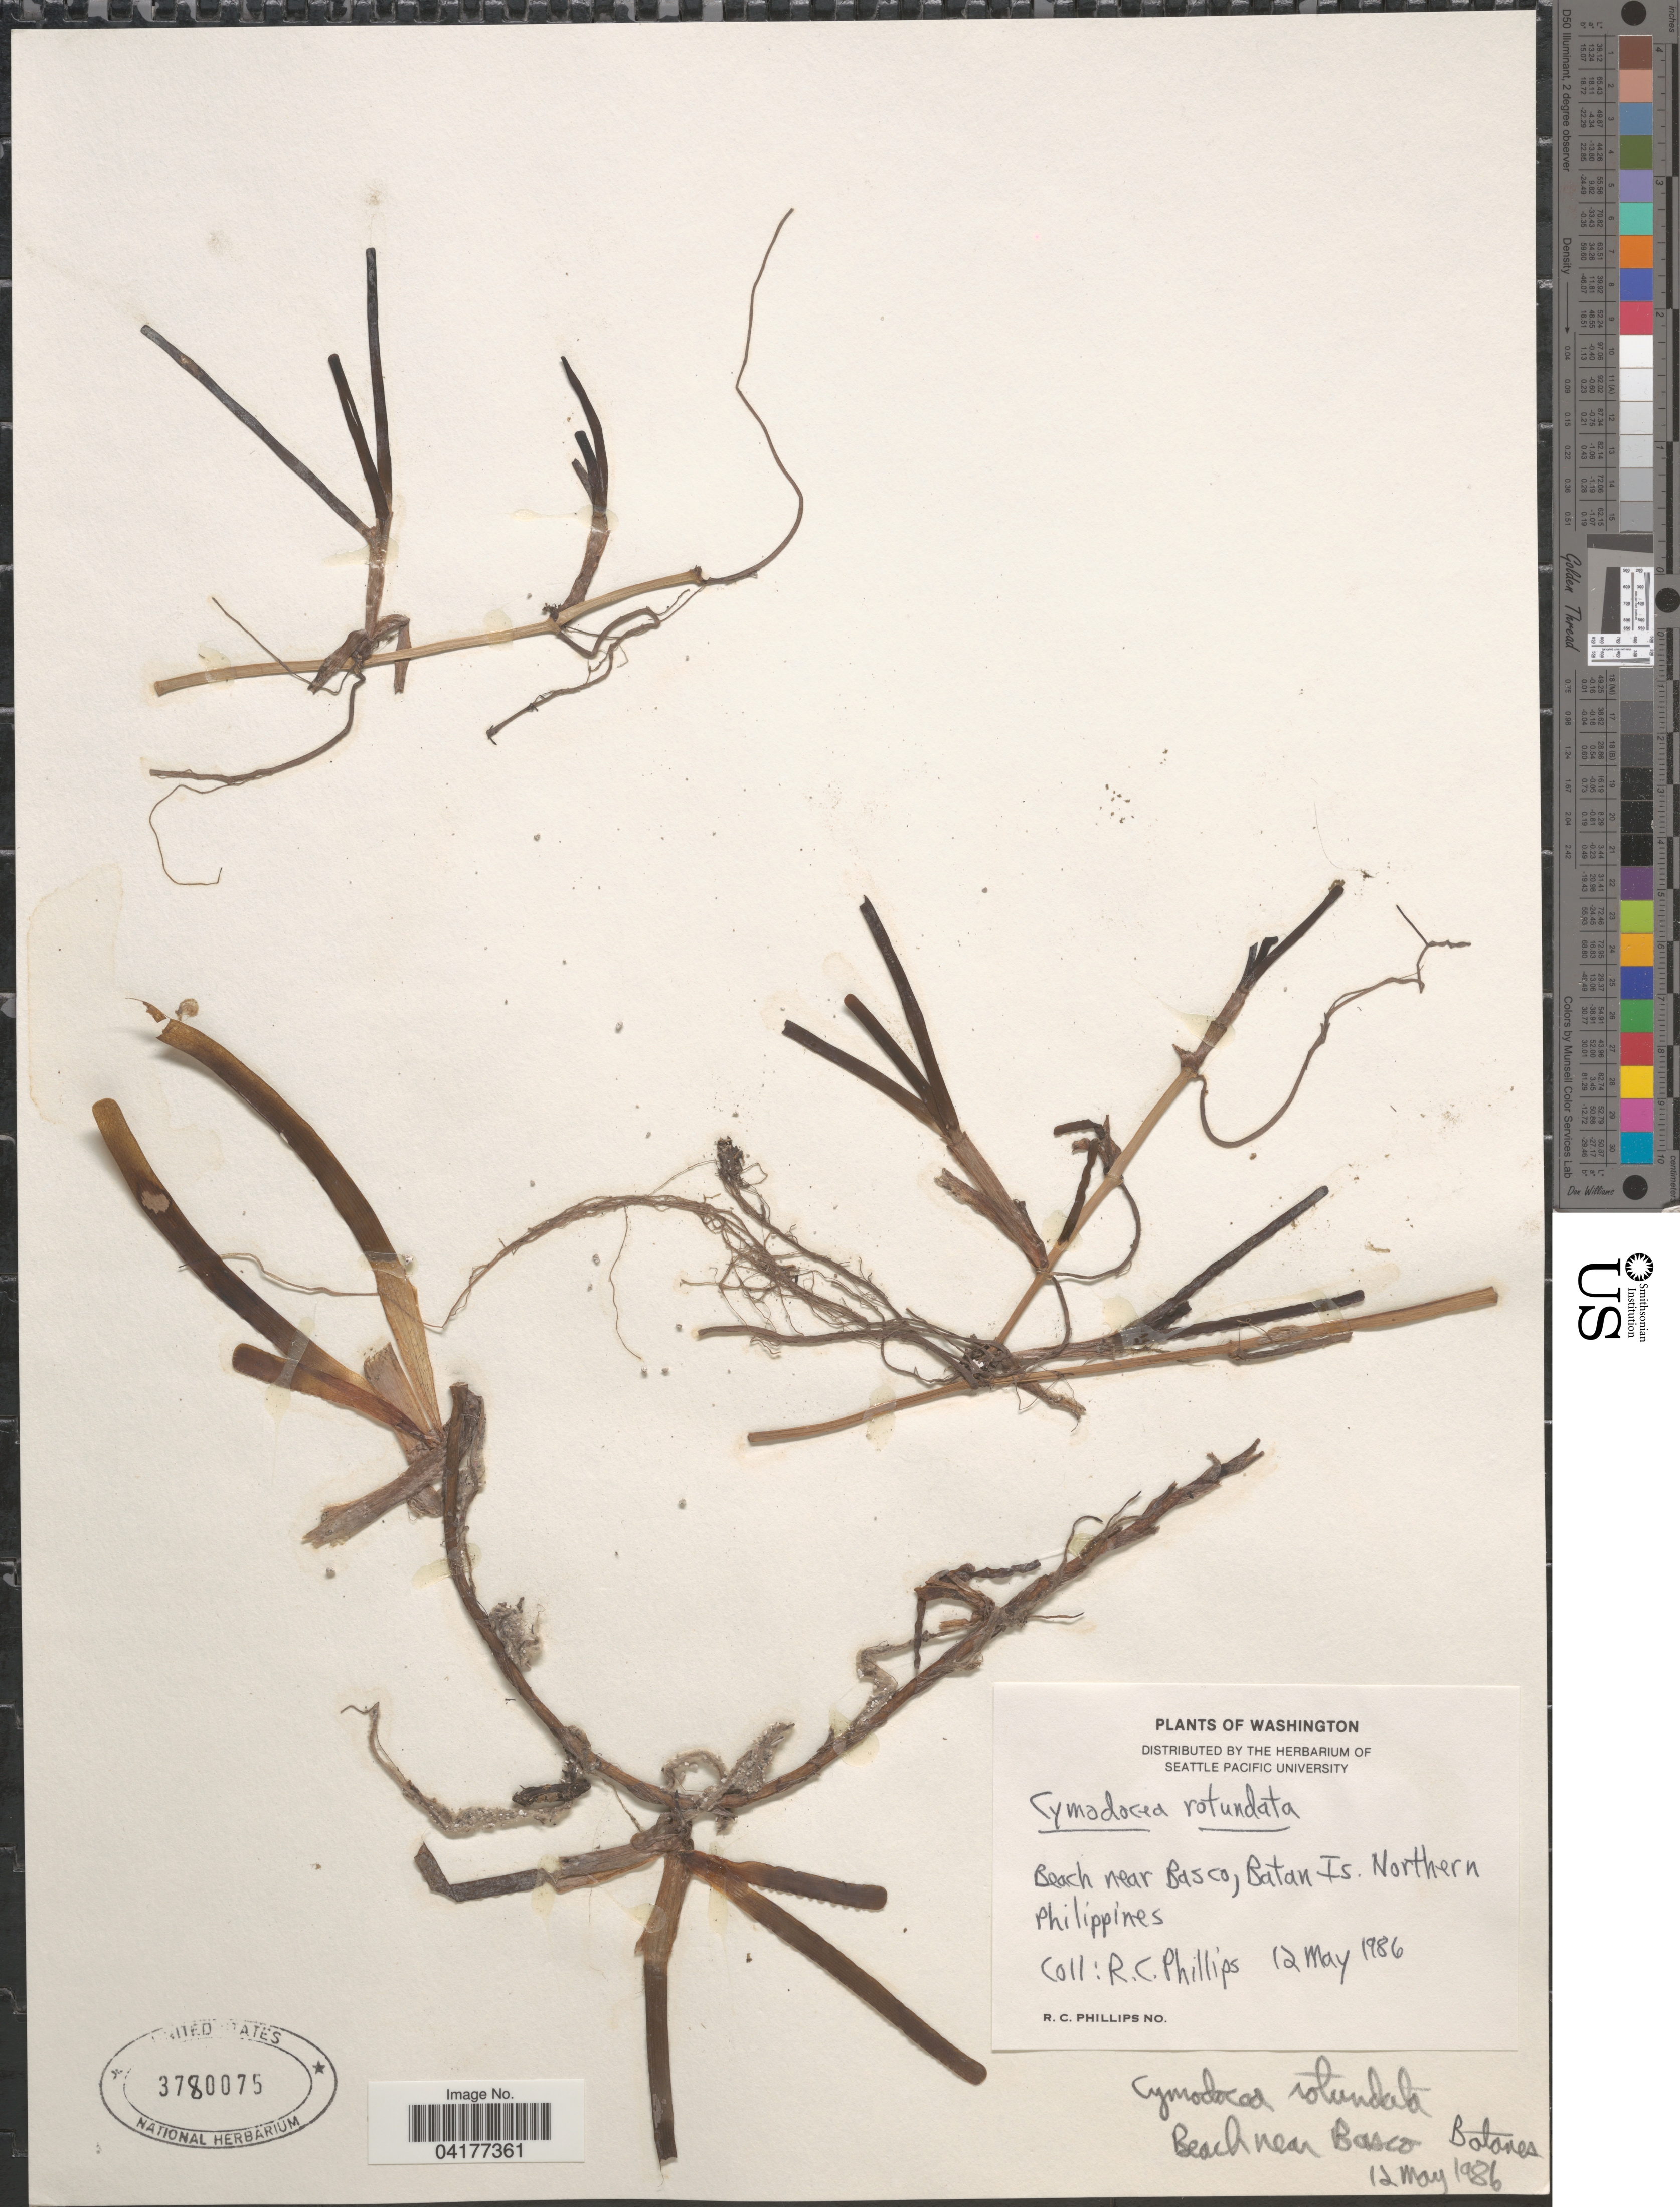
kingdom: Plantae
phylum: Tracheophyta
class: Liliopsida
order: Alismatales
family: Cymodoceaceae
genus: Cymodocea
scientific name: Cymodocea rotundata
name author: Asch. & Schweinf.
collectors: R. C. Phillips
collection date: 1986-05-12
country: Philippines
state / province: Cagayan Valley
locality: Beach near Basco, Batan Is. Northern Philippines. Batanes.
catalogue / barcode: US 3780075